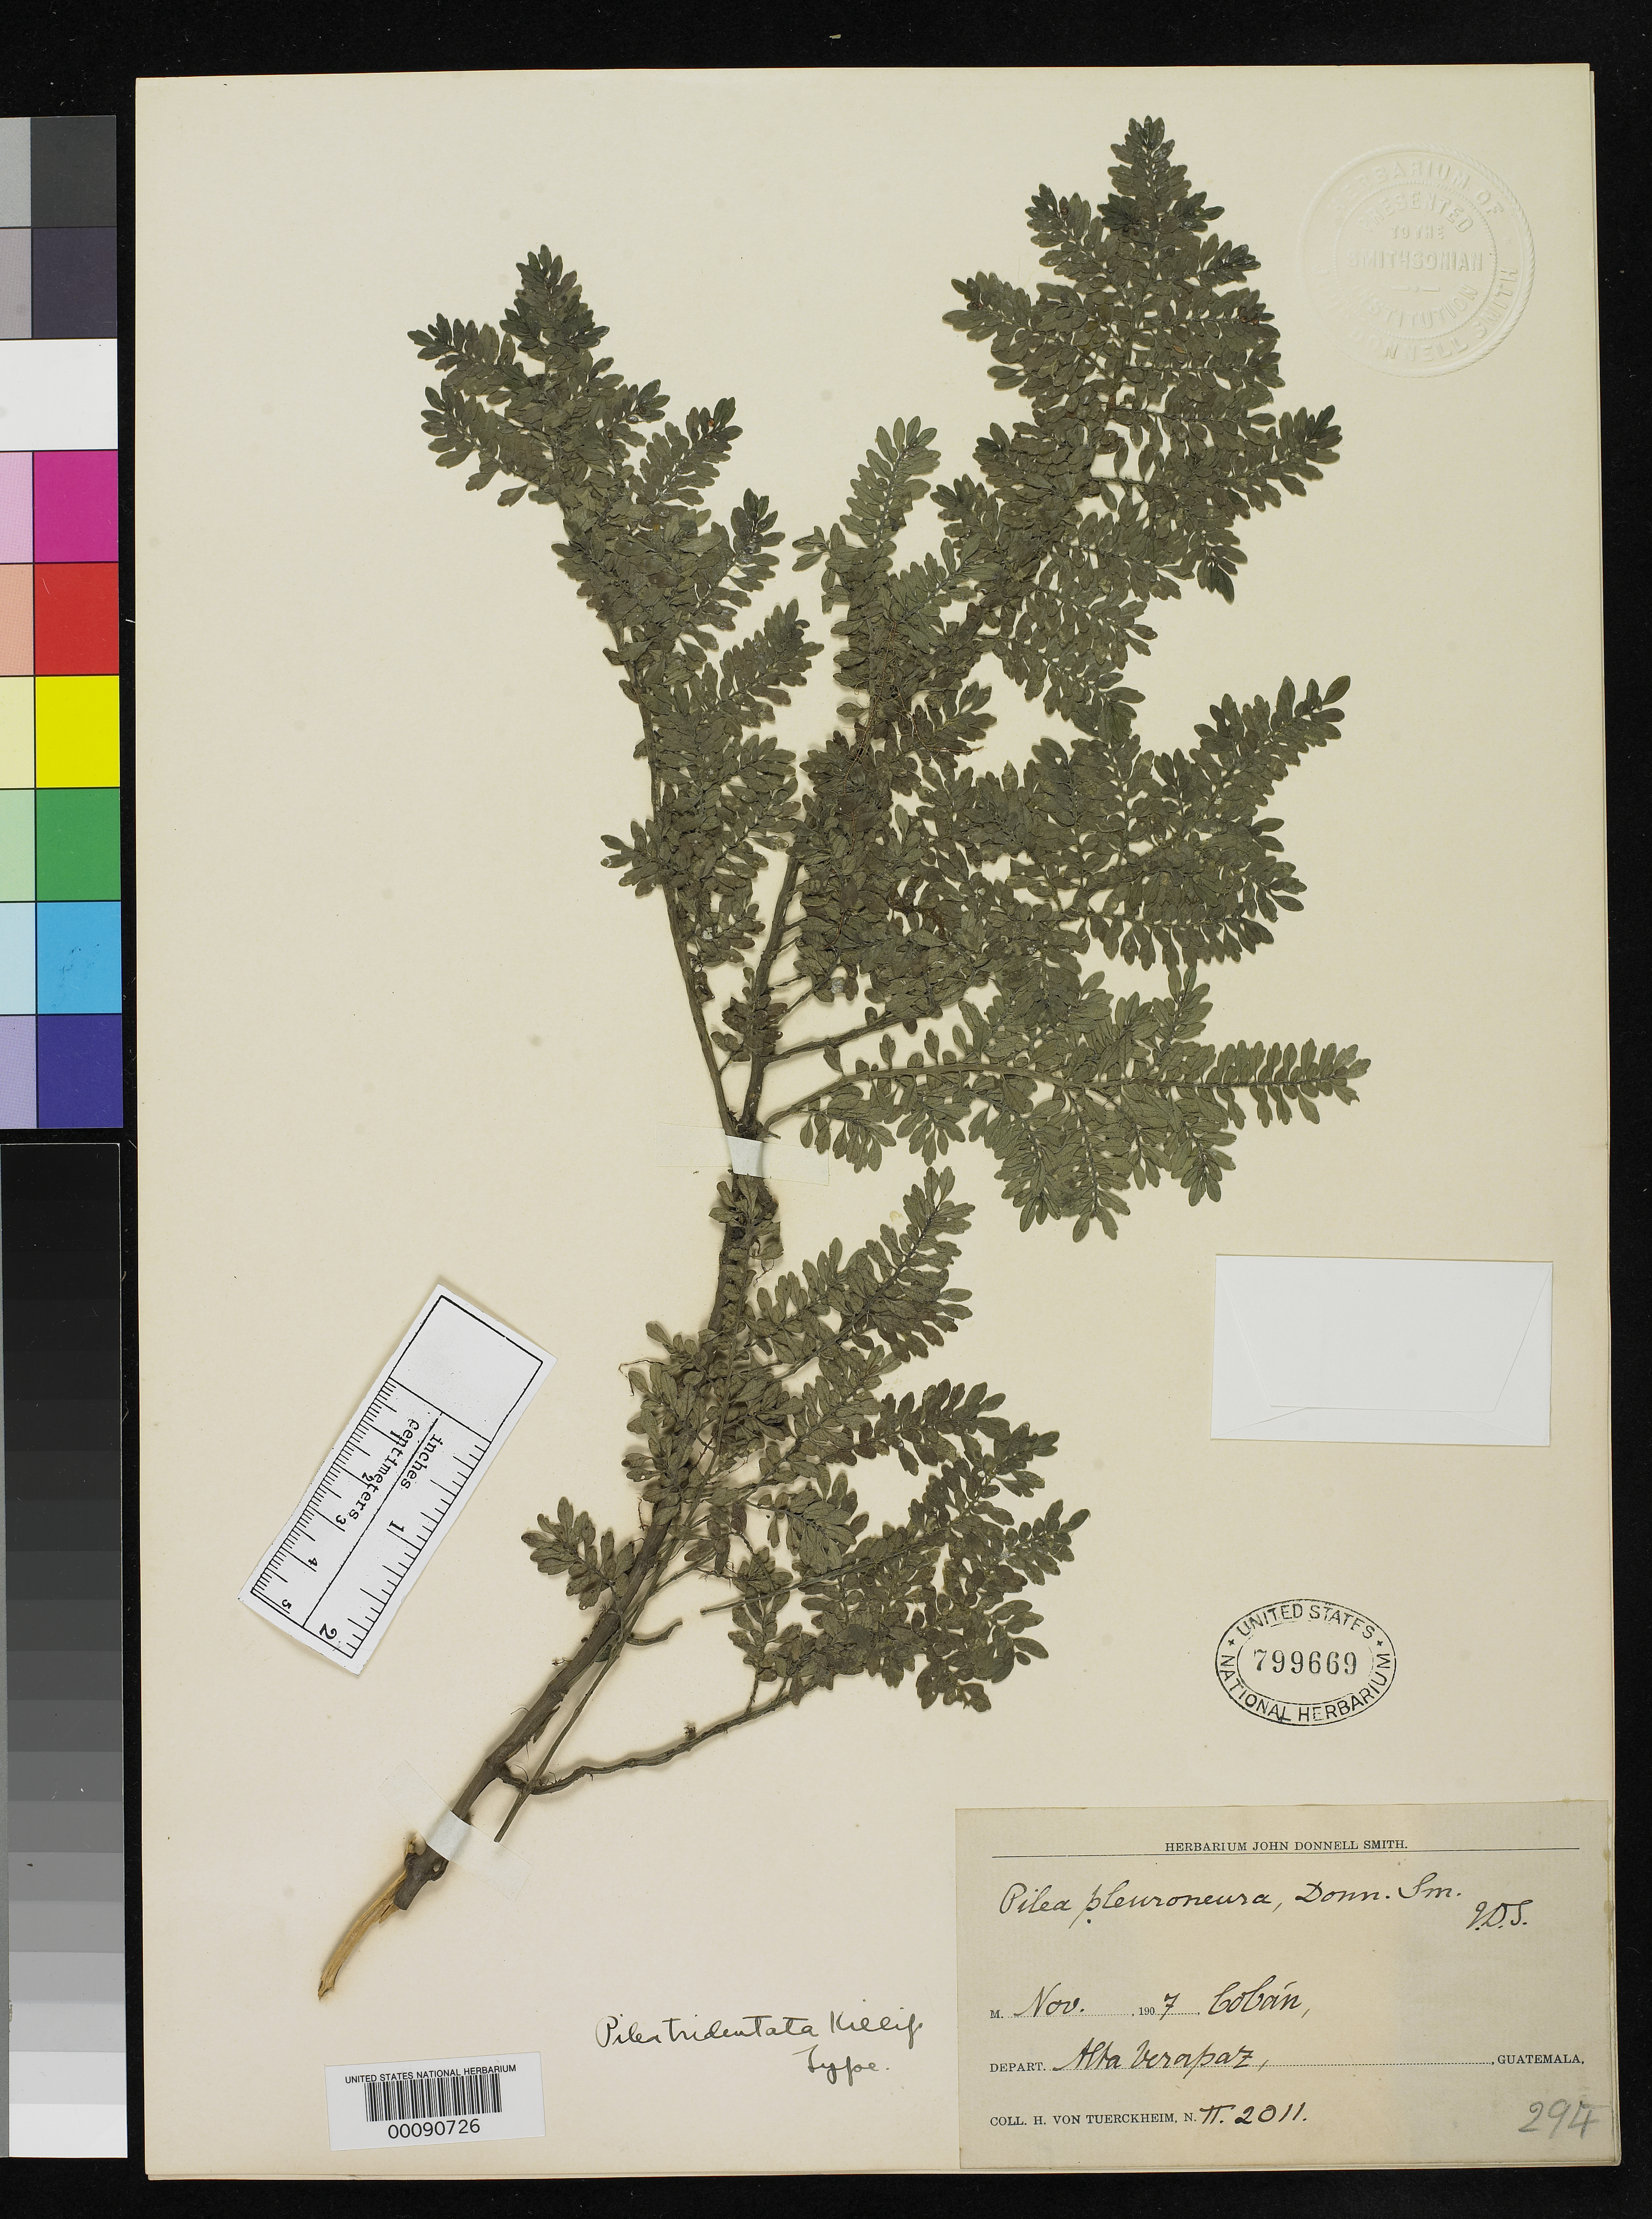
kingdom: Plantae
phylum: Tracheophyta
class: Magnoliopsida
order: Rosales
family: Urticaceae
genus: Pilea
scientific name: Pilea tridentata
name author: Killip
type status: Holotype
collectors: H. von Türckheim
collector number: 2011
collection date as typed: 07 Nov 1907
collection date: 1907-11-07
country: Guatemala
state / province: Alta Verapaz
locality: Near Cobán.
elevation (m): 1500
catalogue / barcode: US 799669